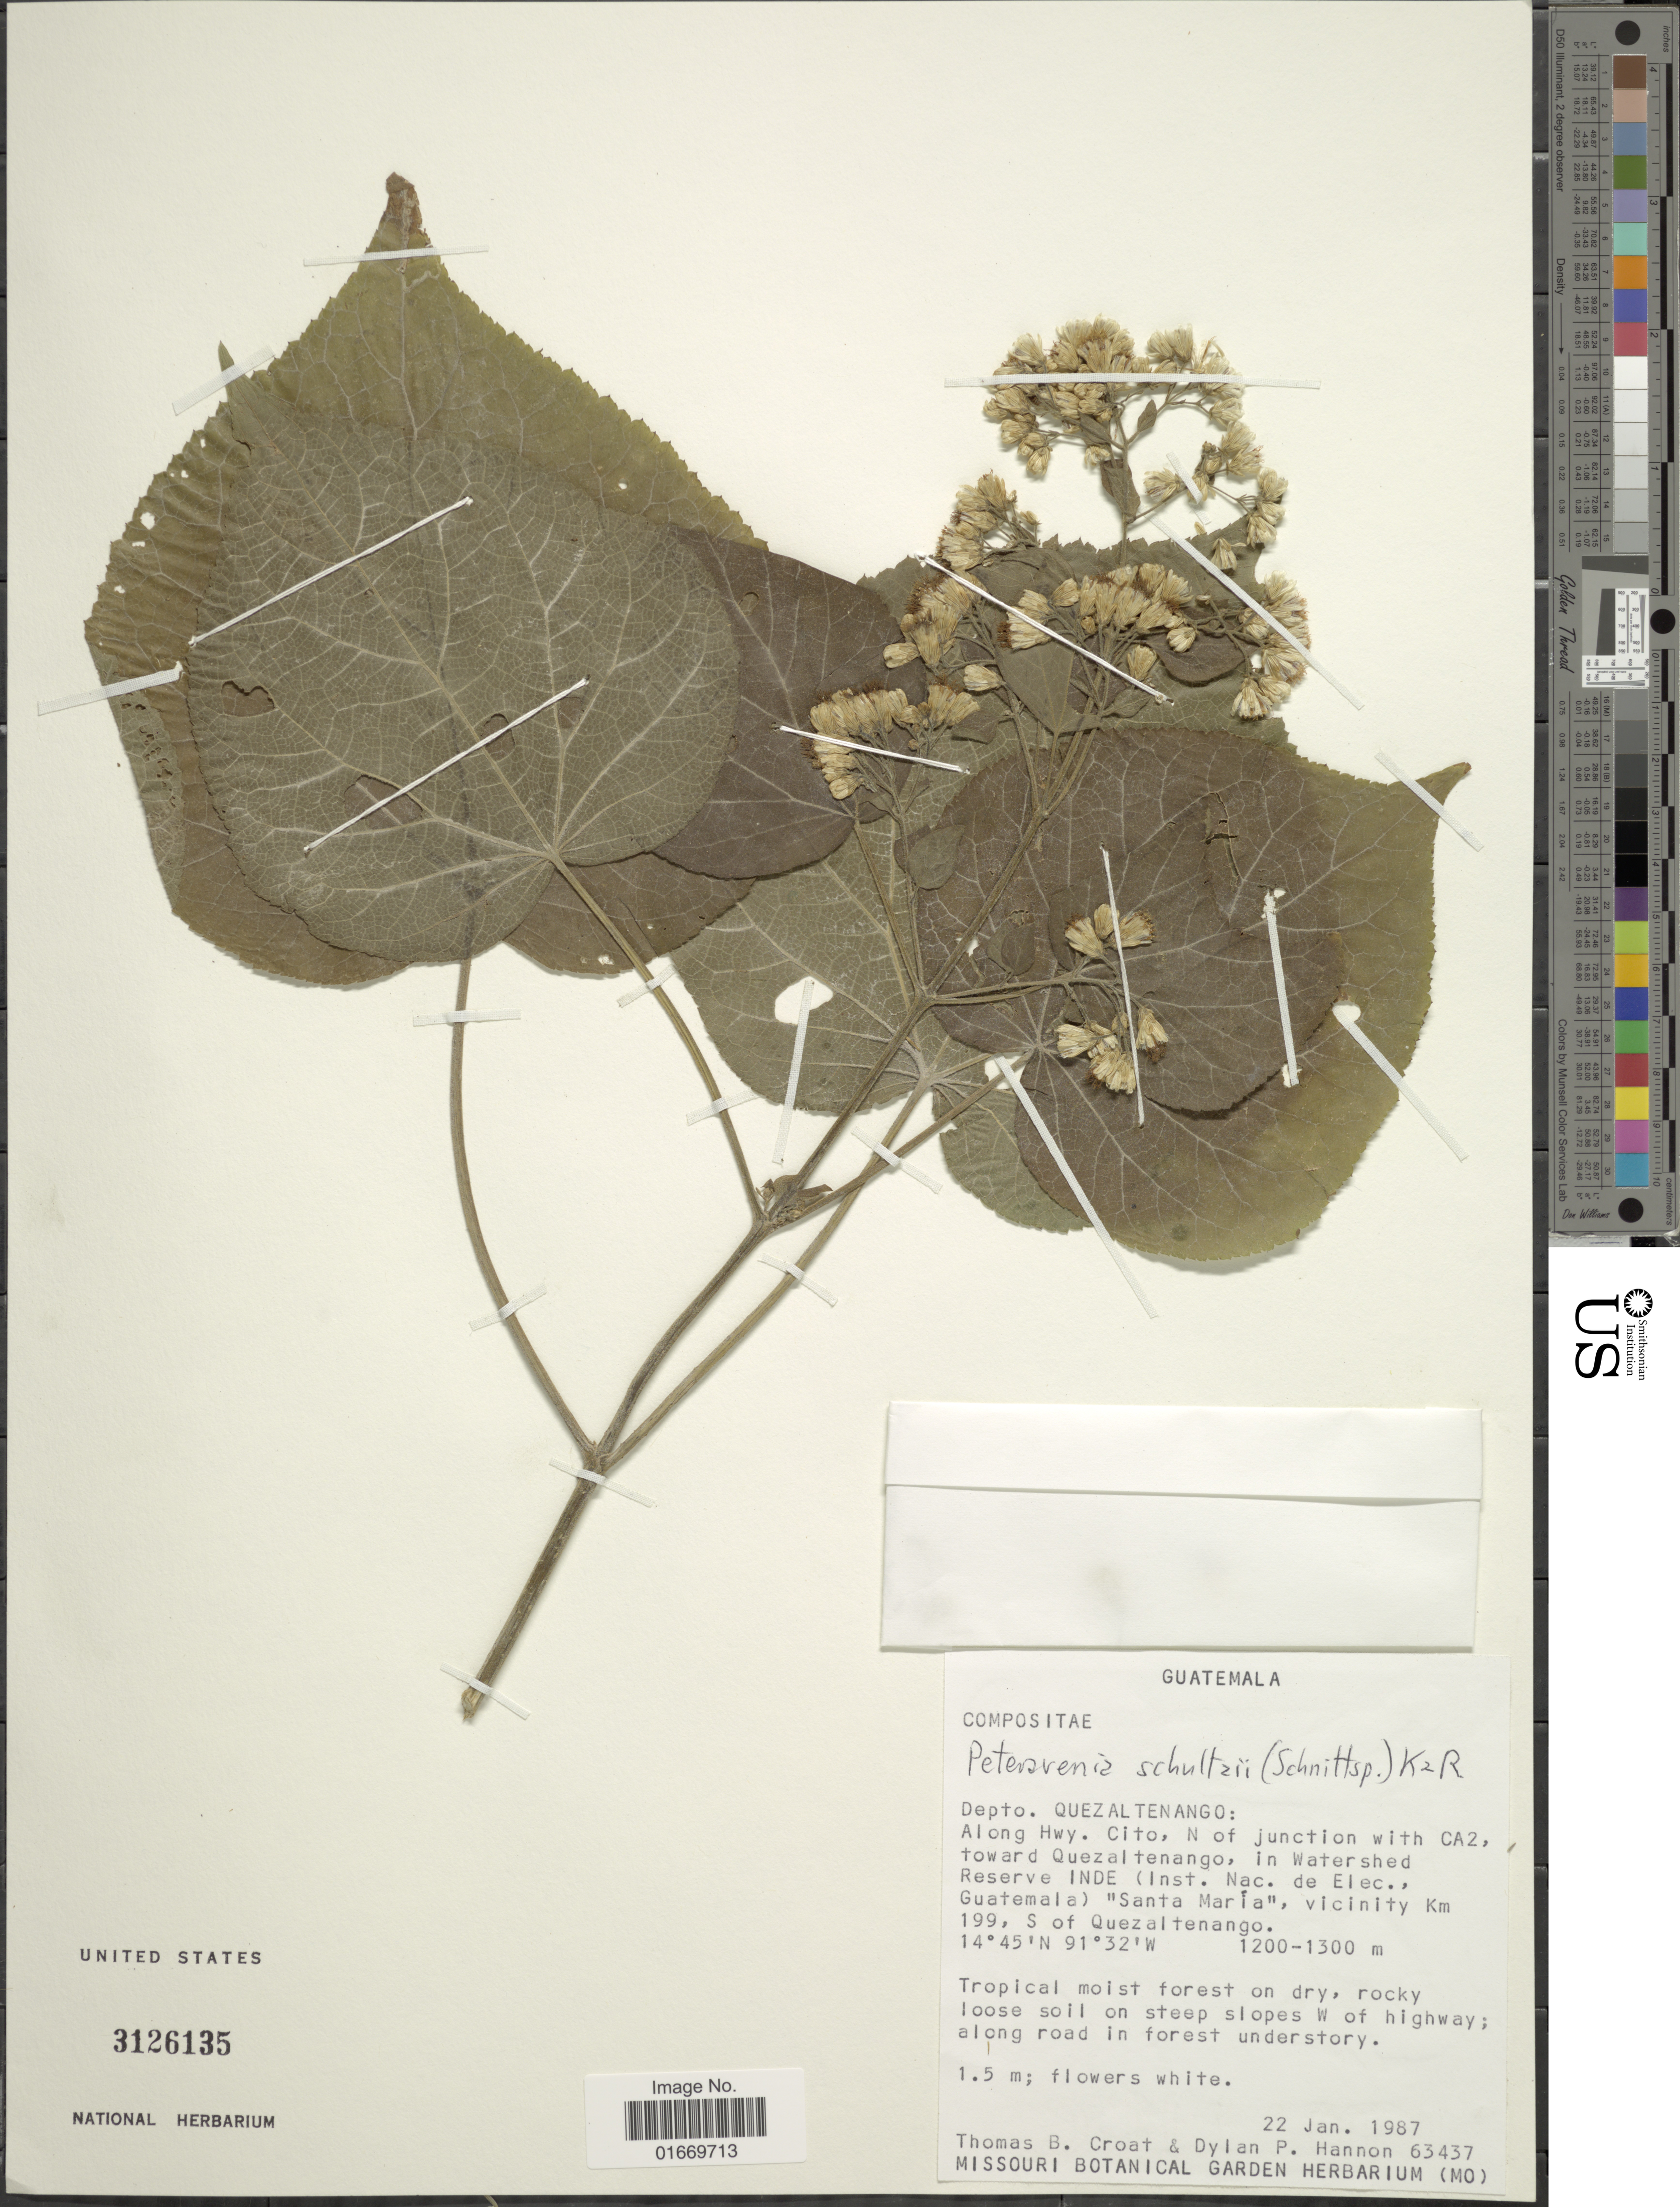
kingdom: Plantae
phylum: Tracheophyta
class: Magnoliopsida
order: Asterales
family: Asteraceae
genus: Peteravenia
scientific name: Peteravenia schultzii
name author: (Schnittsp.) R.M. King & H. Rob.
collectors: T. B. Croat & D. Hannon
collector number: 63437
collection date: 1987-01-22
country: Guatemala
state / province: Quetzaltenango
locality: Guatemala. Depto. Quezaltenango: Along Hwy. Cito, N of junction with Ca2, toward Quezaltenango, in Watershed Reserve INDE (Inst. Nac. de Elec., Guatemala) "Santa Maria", vicinity Km 199, S of Quezaltenango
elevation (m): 1200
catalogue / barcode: US 3126135